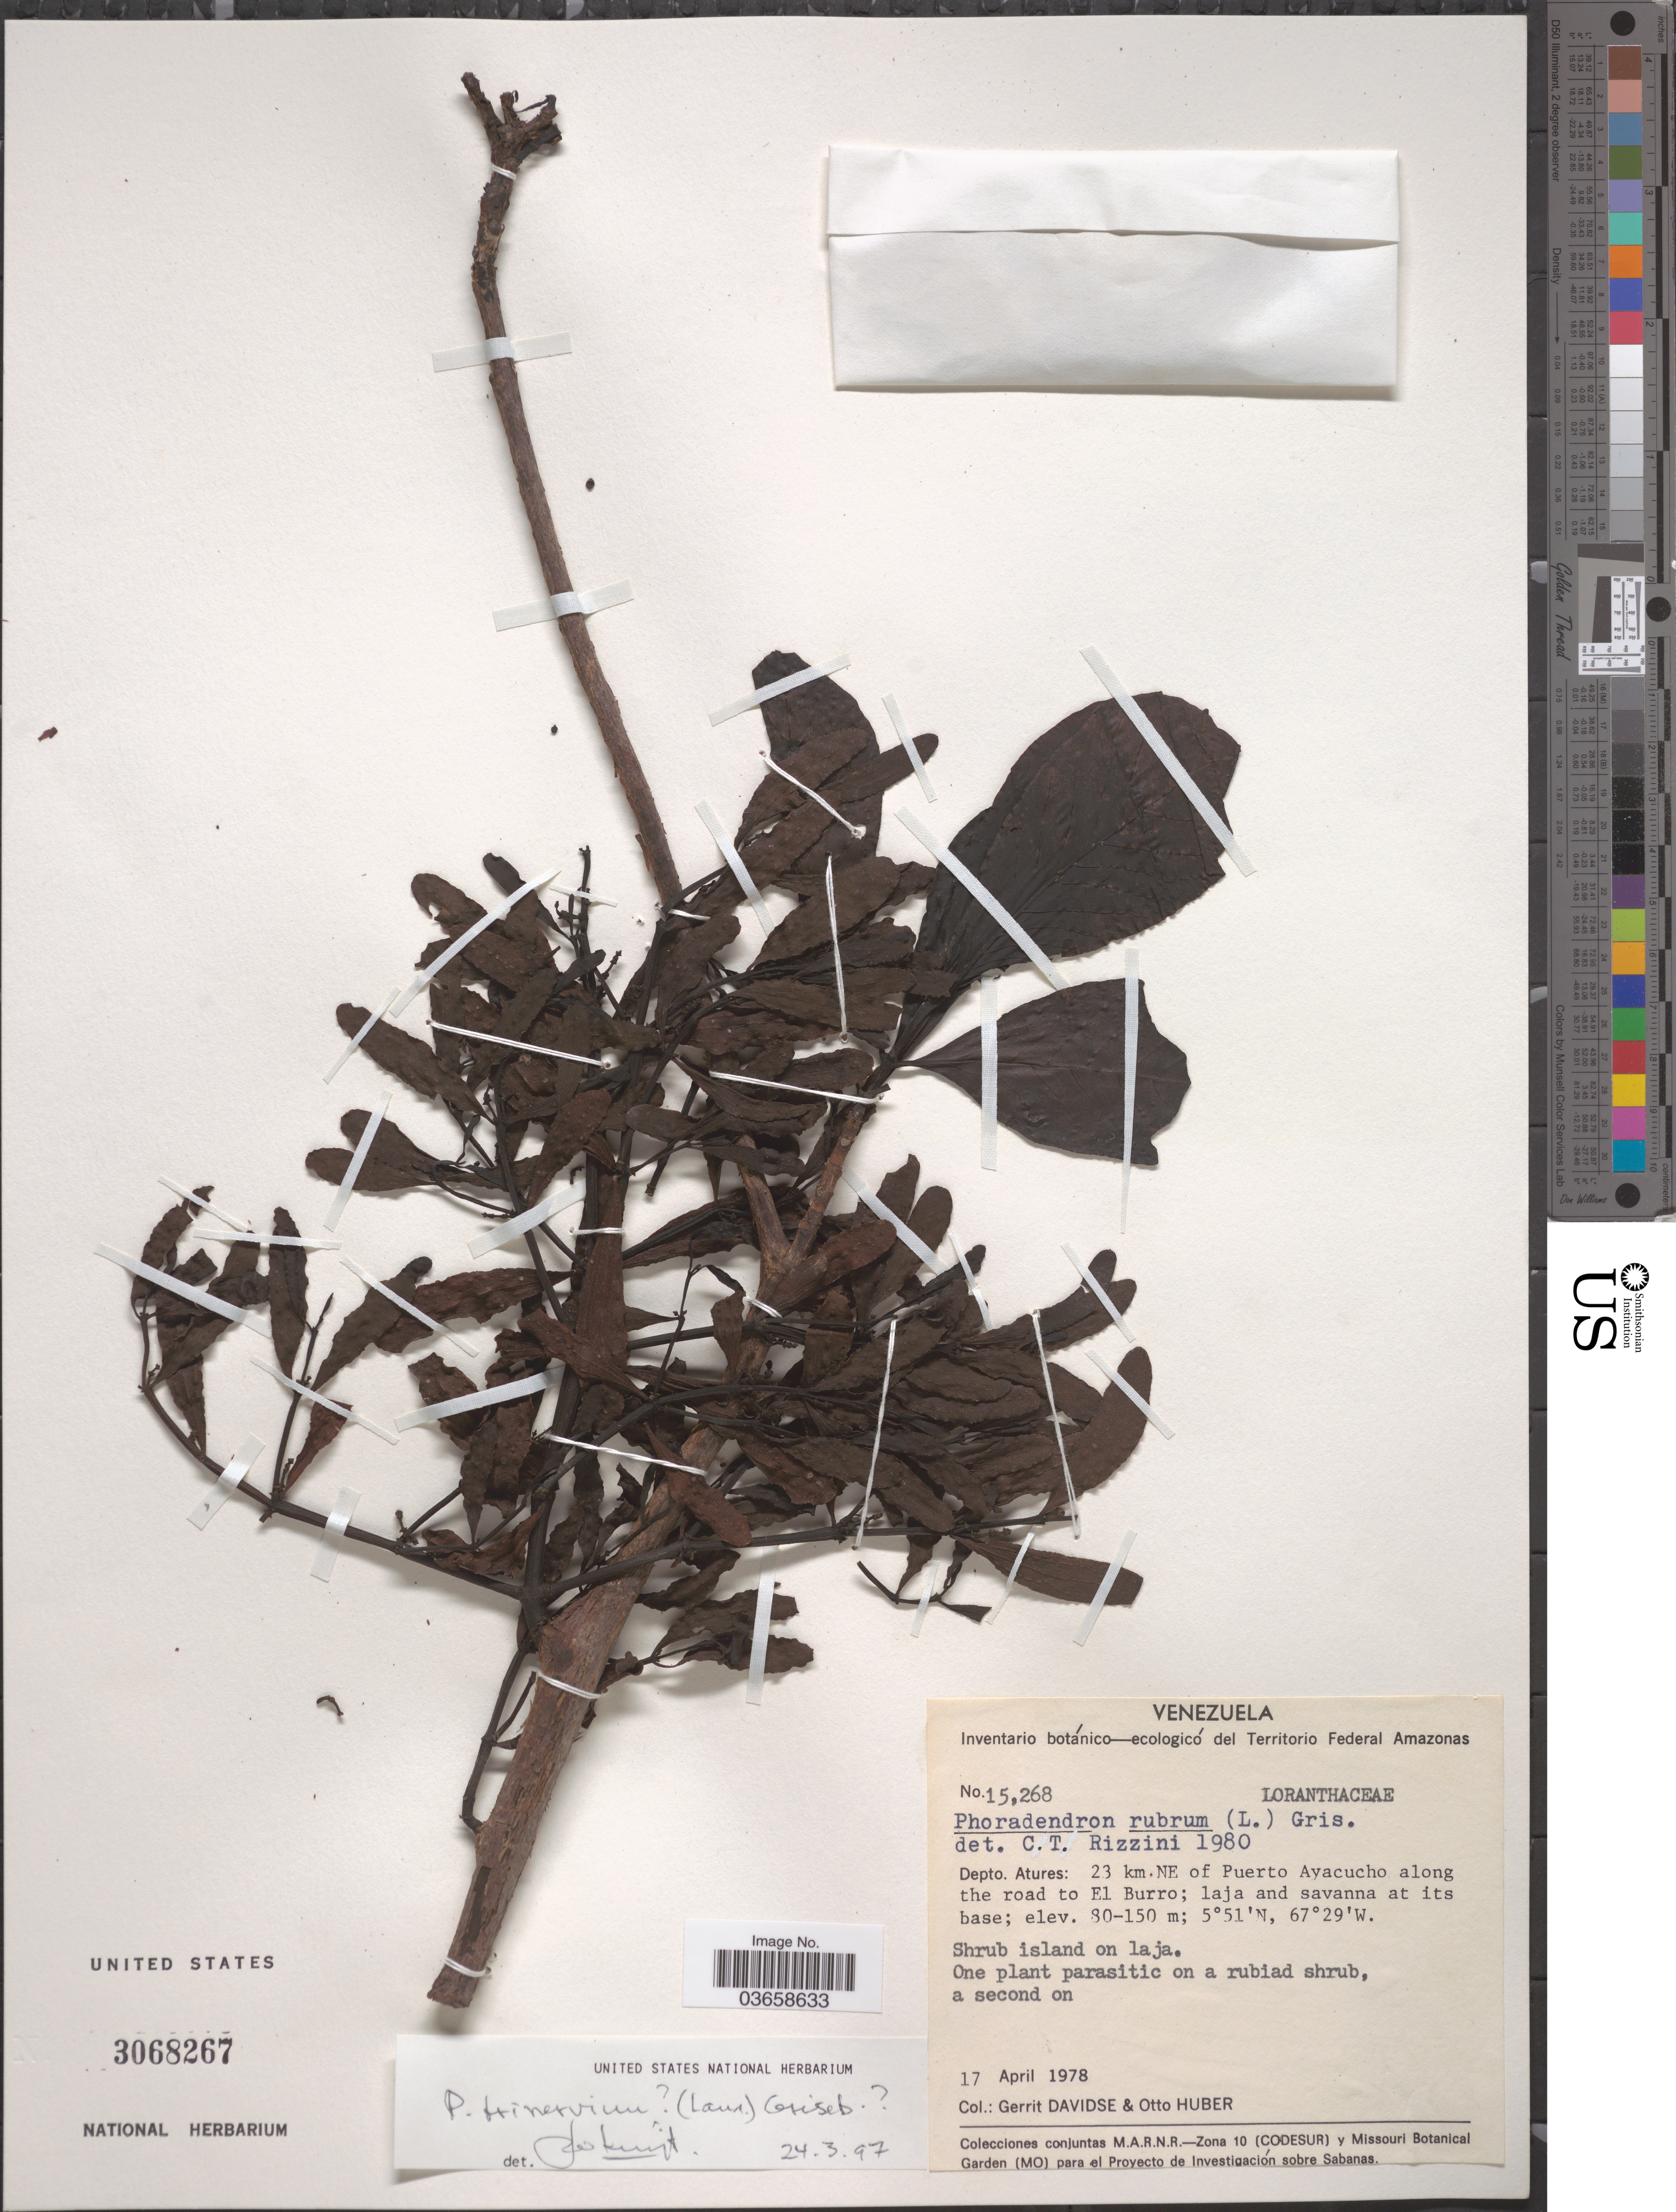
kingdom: Plantae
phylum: Tracheophyta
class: Magnoliopsida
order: Santalales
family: Viscaceae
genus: Phoradendron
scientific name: Phoradendron trinervium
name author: (Lam.) Griseb.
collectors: G. Davidse & O. Huber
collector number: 15268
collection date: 1978-04-17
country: Venezuela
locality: Depto. Atures: 23 km. NE of Puerto Ayacucho along the road to El Burro.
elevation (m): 80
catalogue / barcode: US 3068267